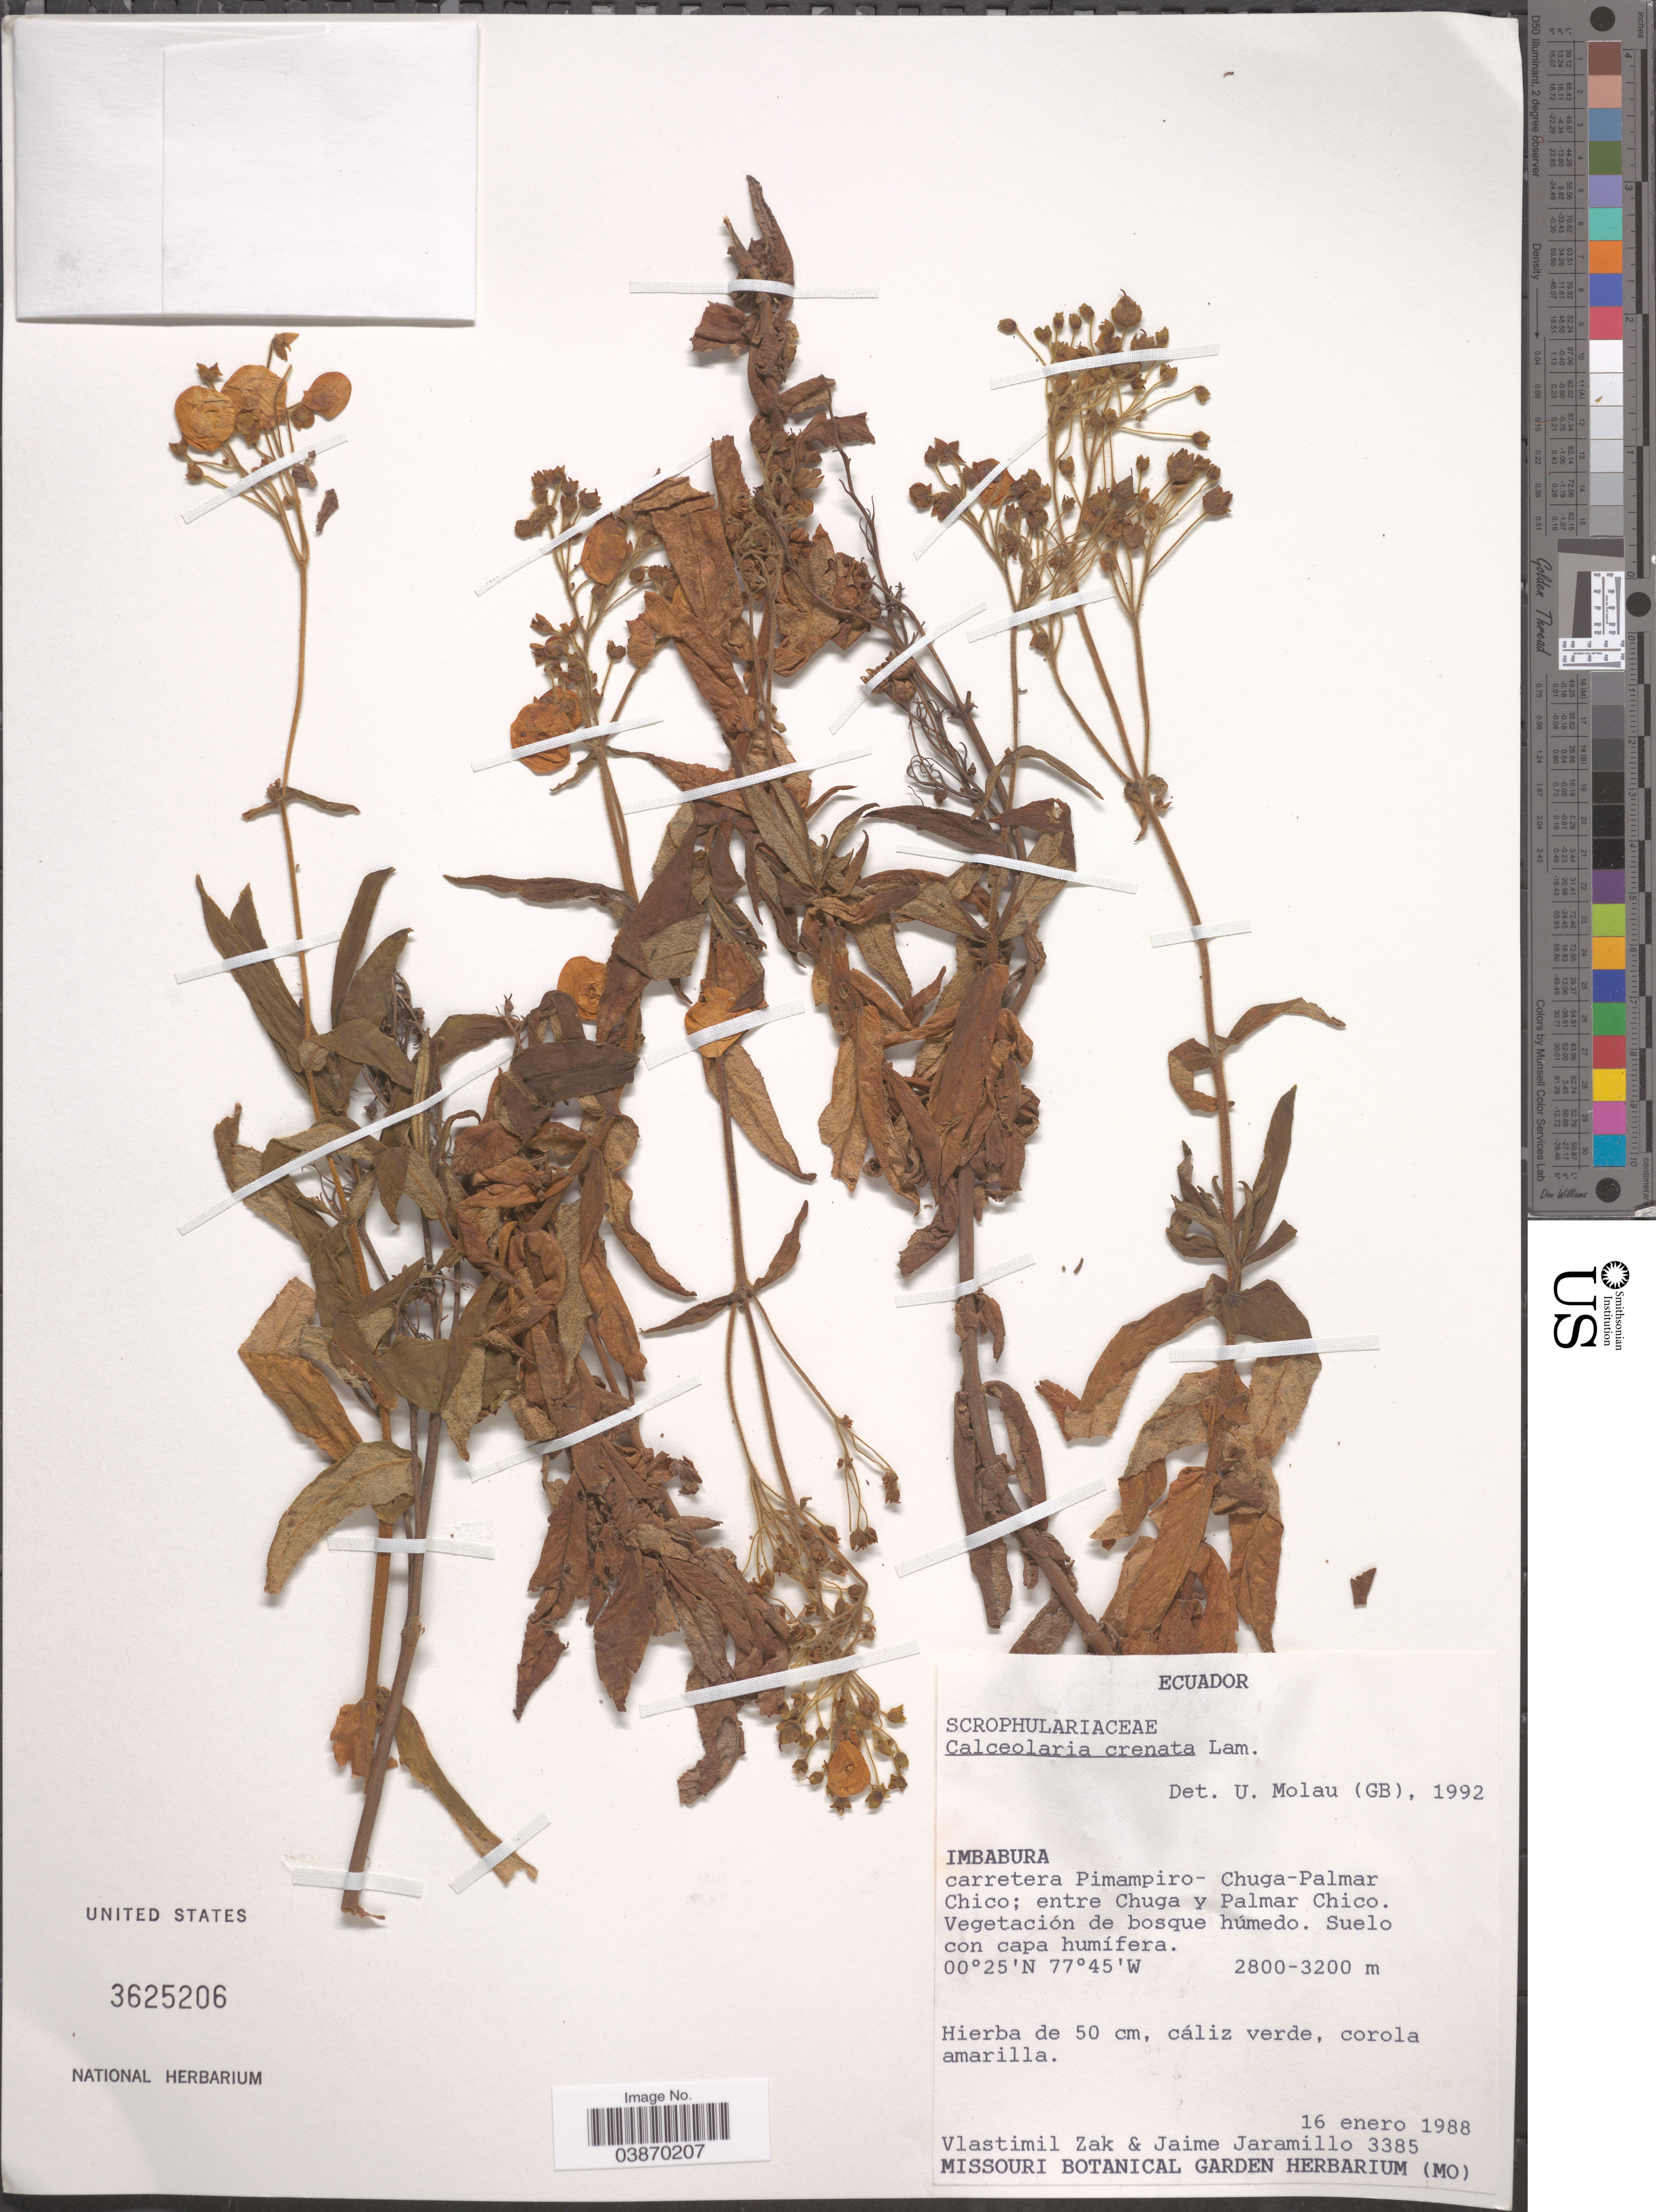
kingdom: Plantae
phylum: Tracheophyta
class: Magnoliopsida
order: Lamiales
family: Calceolariaceae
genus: Calceolaria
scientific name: Calceolaria crenata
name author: Lam.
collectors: V. Zak & J. Jaramillo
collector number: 3385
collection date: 1988-01-16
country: Ecuador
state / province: Imbabura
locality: Carretera Pimampiro-Chuga-Palmar Chico; entre Chuga y Palmar Chico.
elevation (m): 2800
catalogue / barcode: US 3625206